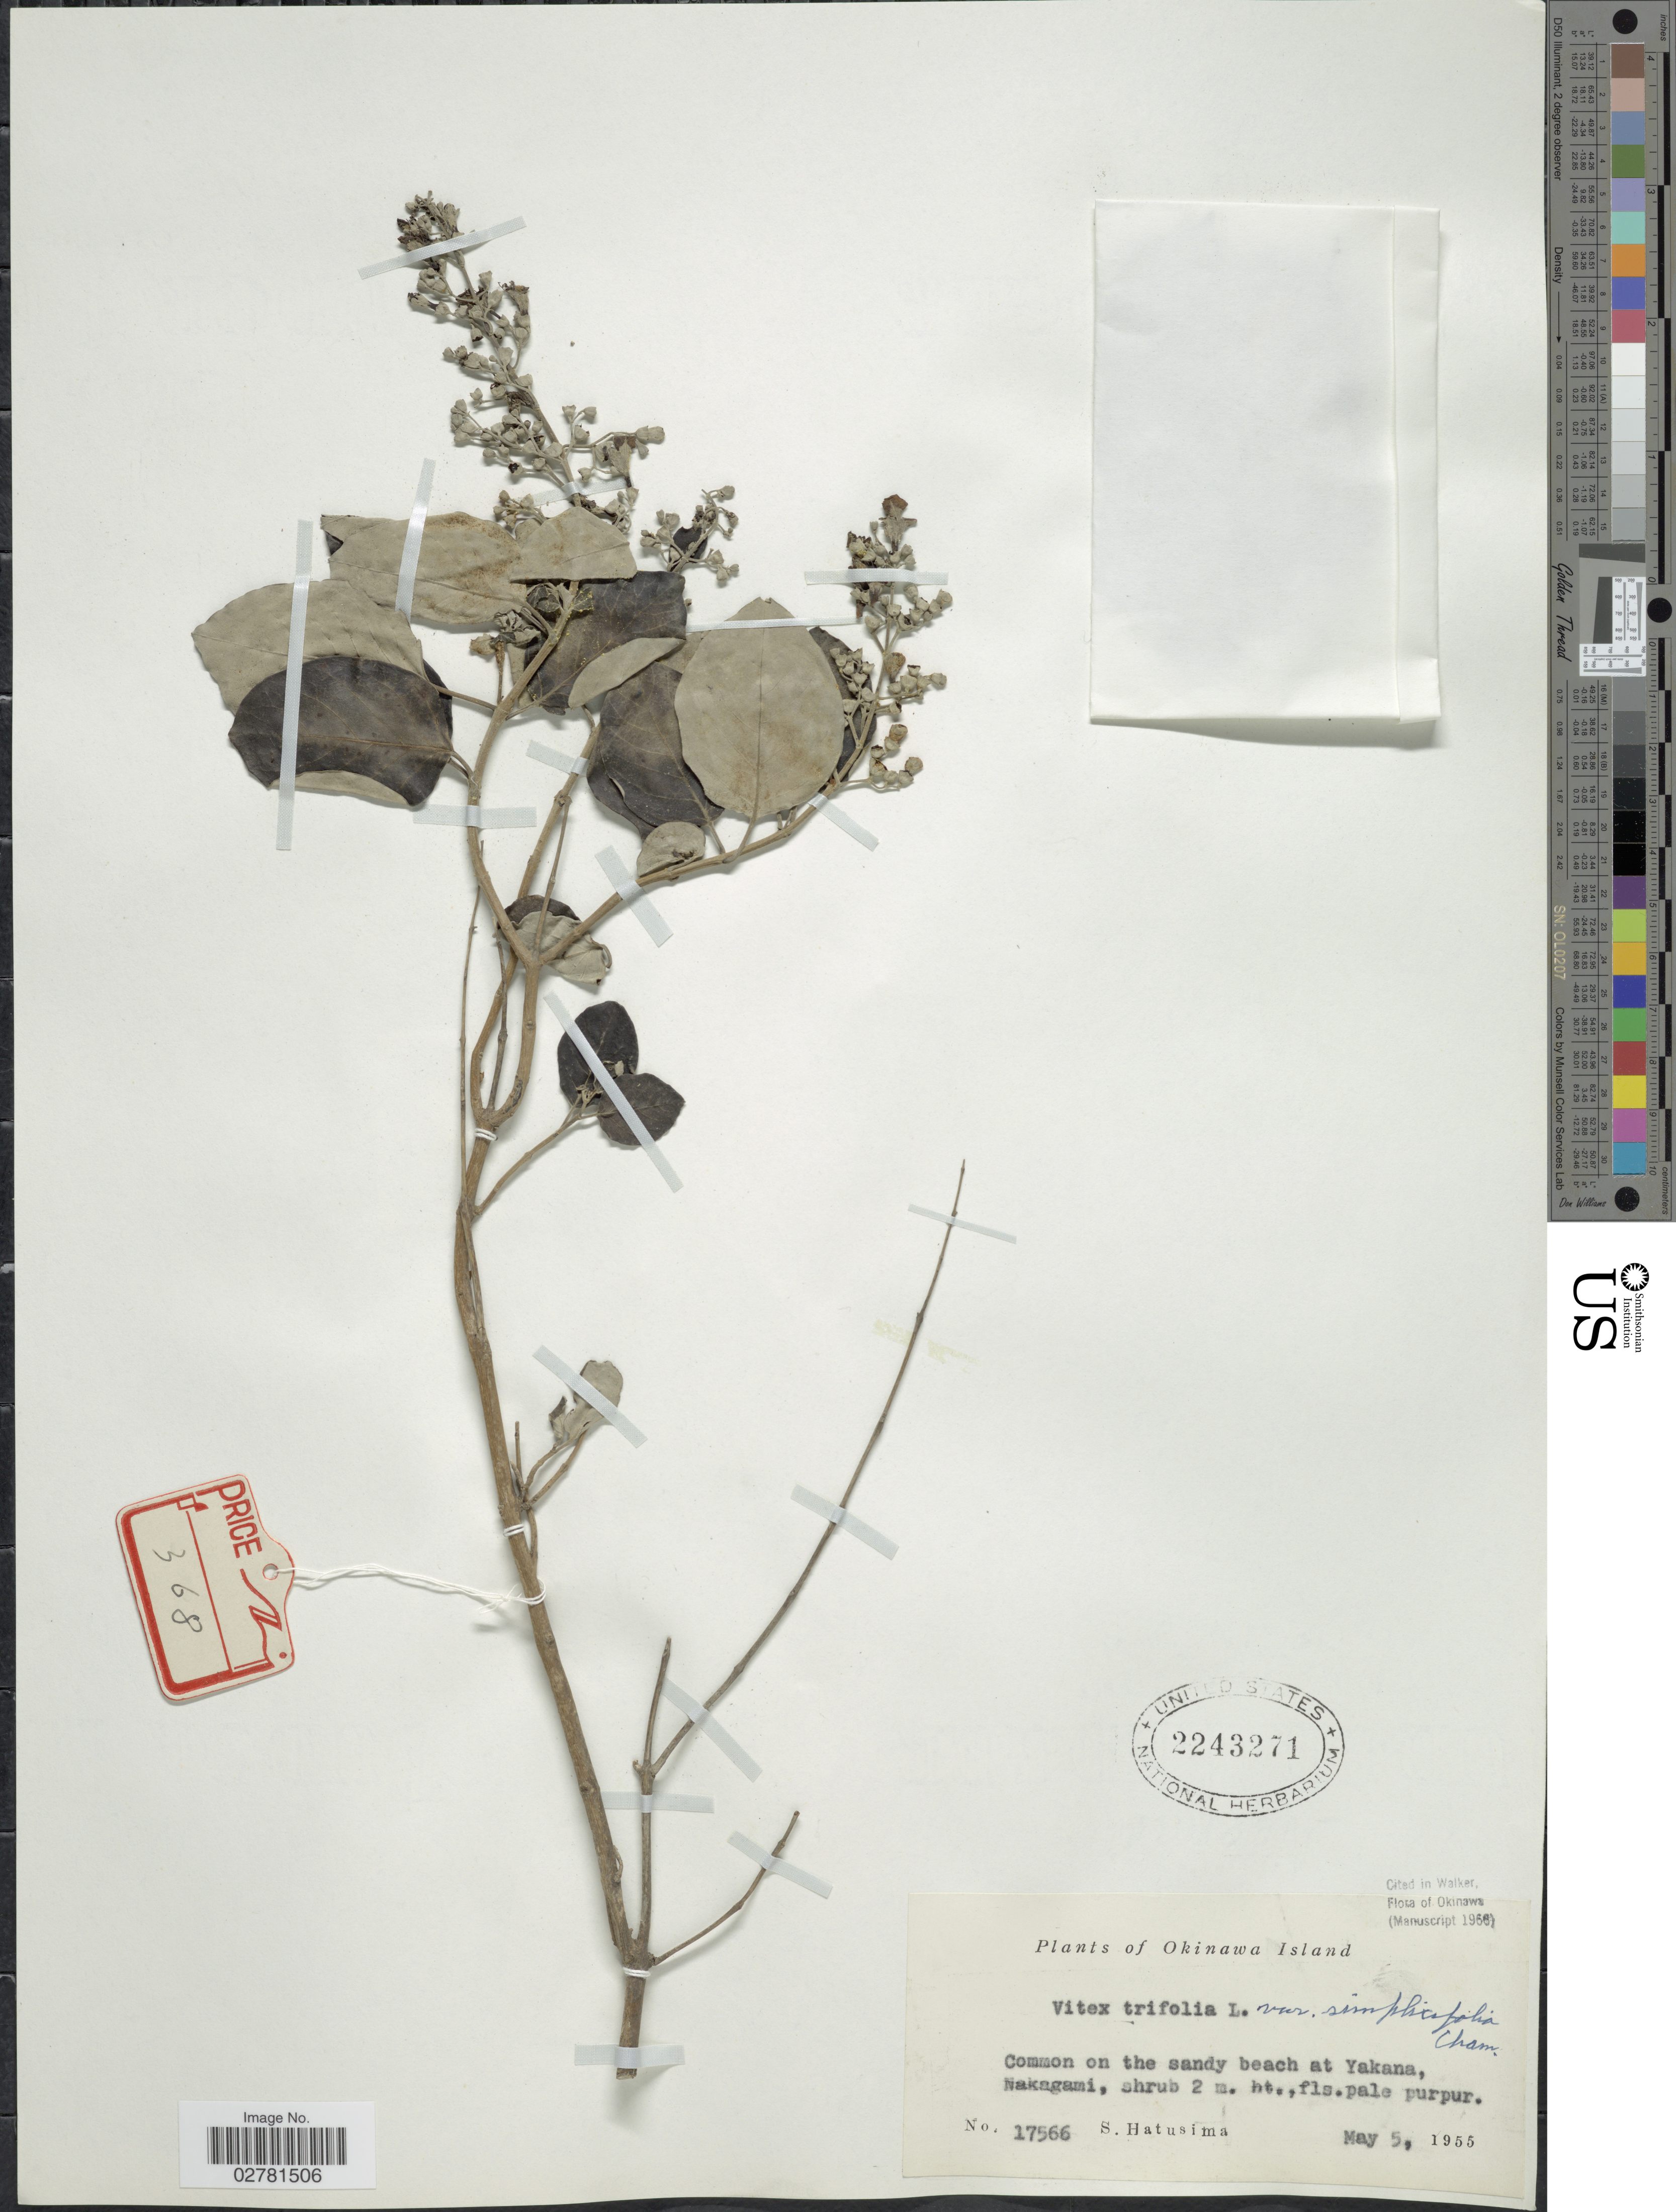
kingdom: Plantae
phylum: Tracheophyta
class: Magnoliopsida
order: Lamiales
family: Lamiaceae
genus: Vitex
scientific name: Vitex trifoliata var. simplicifolia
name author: Cham.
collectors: S. Hatusima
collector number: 17566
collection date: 1955-05-05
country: Japan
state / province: Okinawa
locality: Okinawa Island. Common on the sandy beach at Yakana, Nakagami.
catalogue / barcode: US 2243271